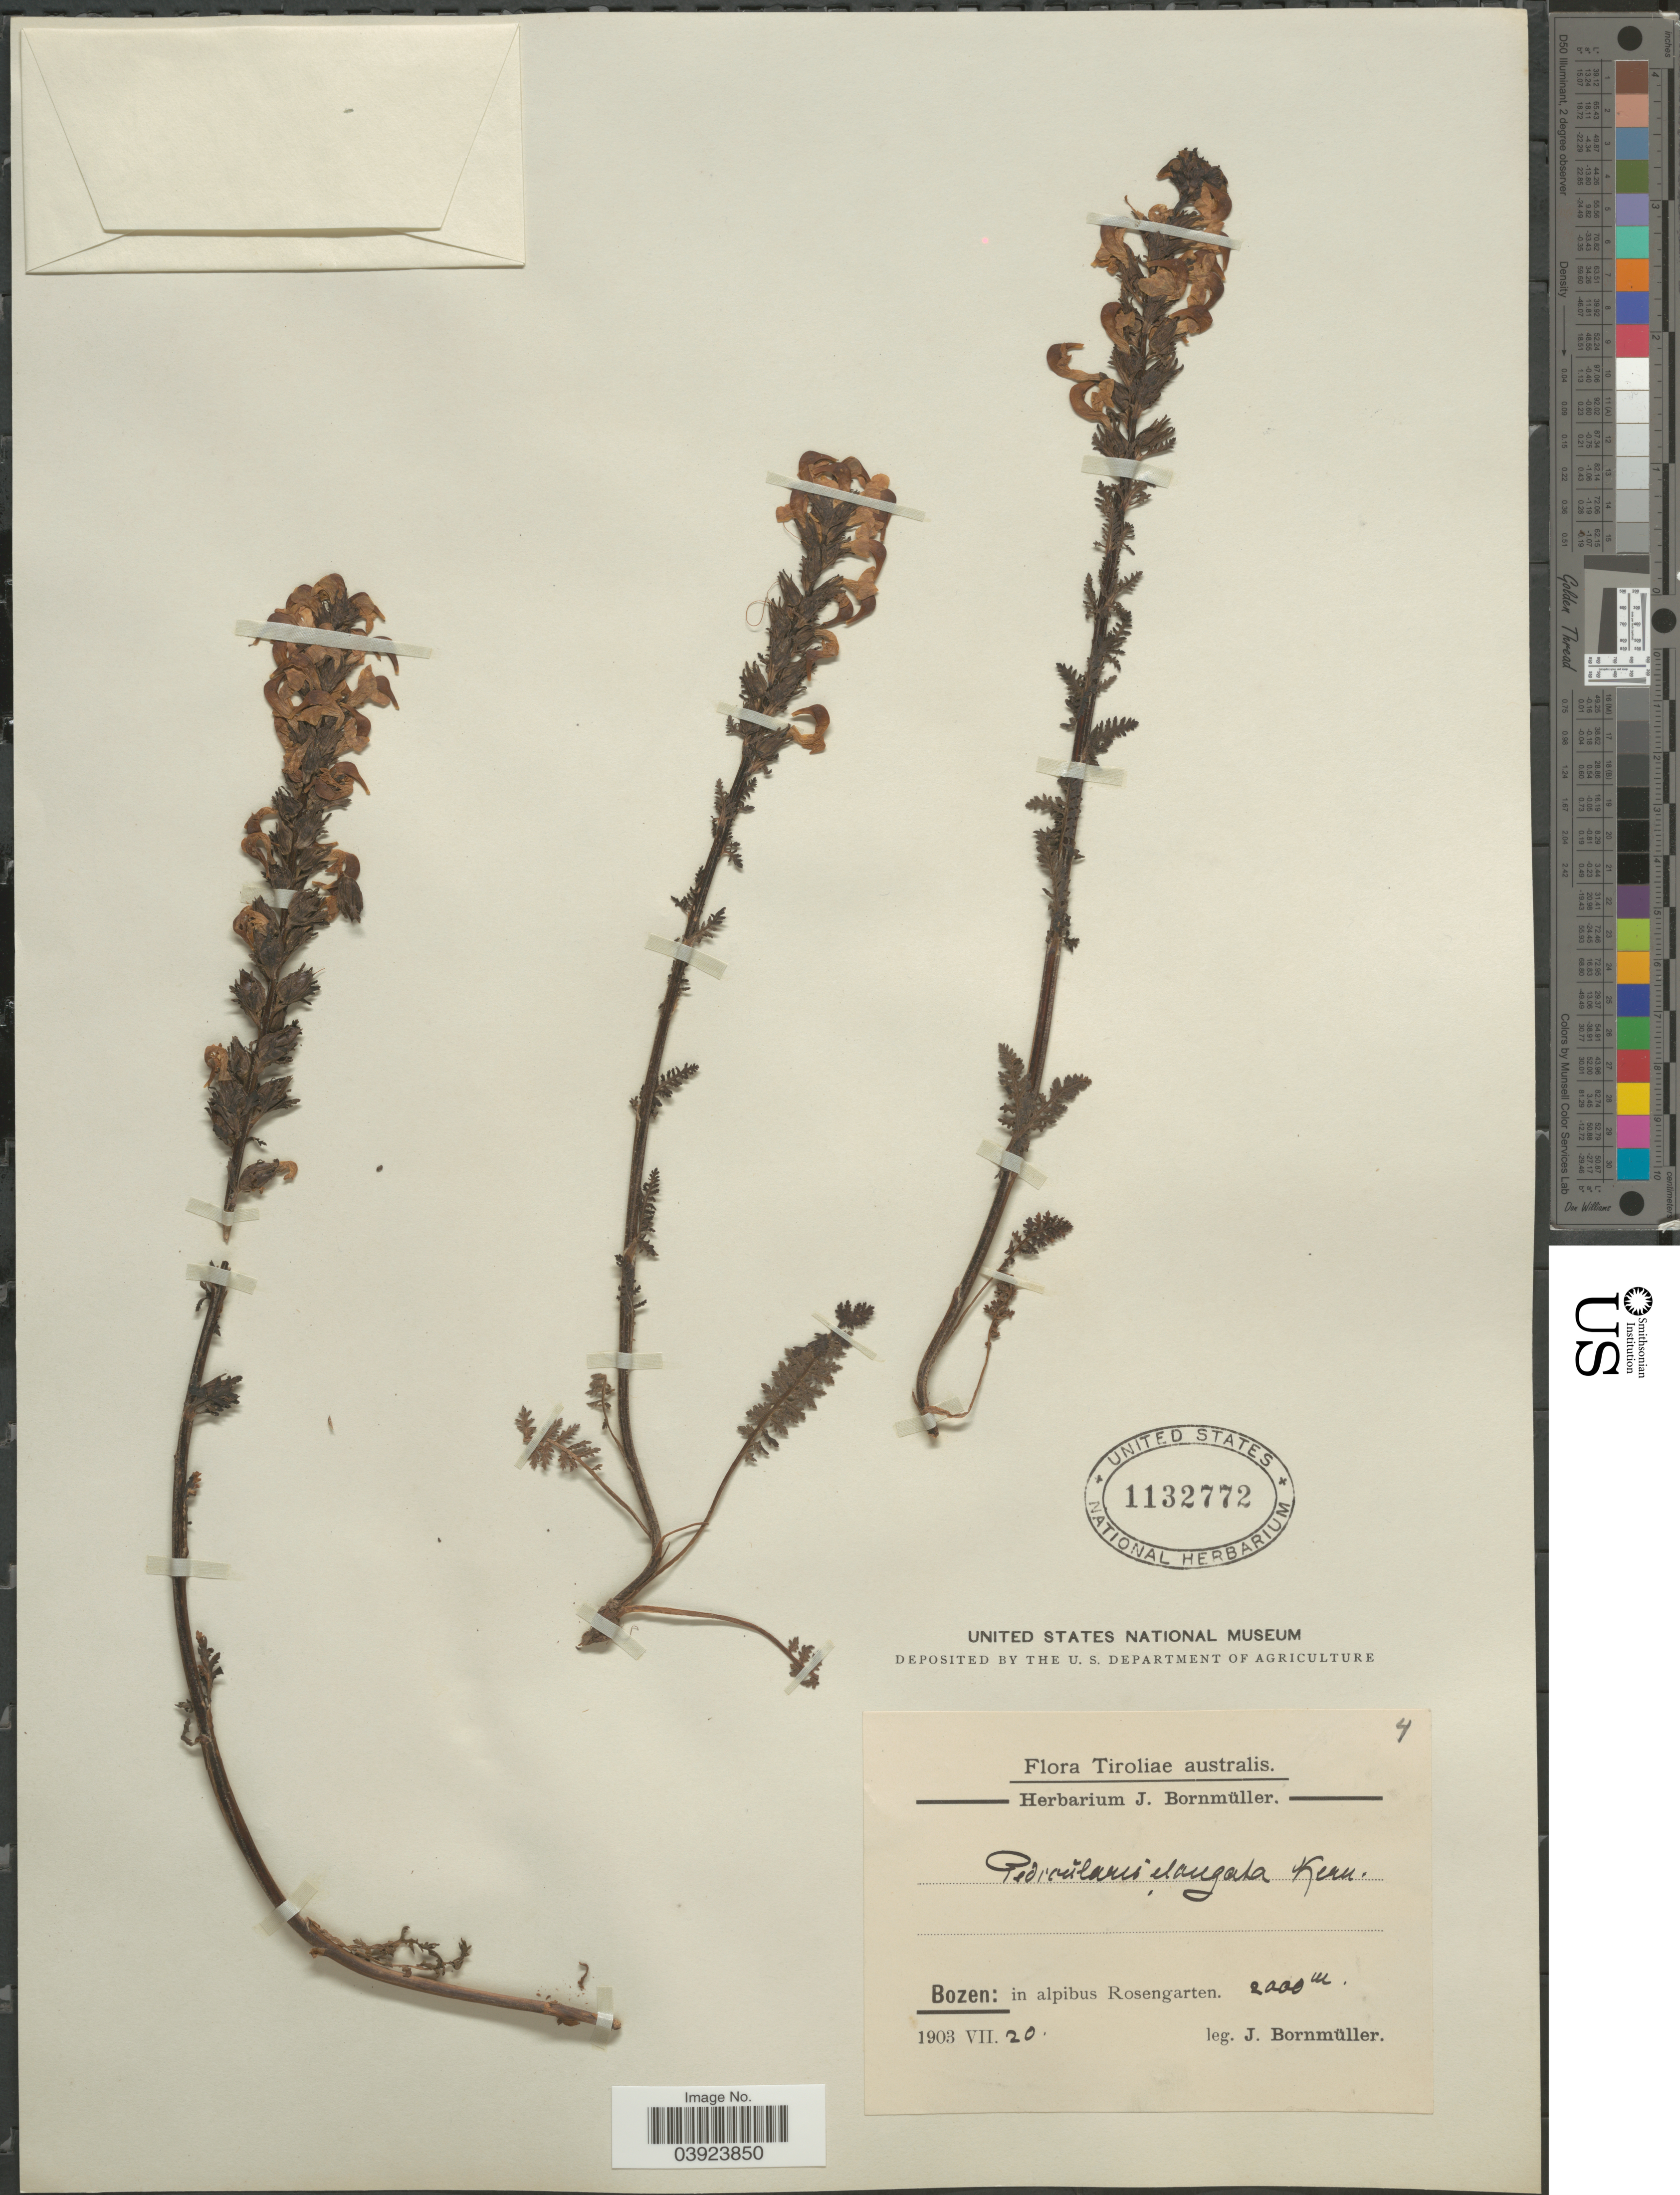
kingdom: Plantae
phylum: Tracheophyta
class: Magnoliopsida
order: Lamiales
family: Orobanchaceae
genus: Pedicularis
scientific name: Pedicularis elongata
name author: A. Kern.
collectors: J. Bornmüller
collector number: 4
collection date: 1903-07-20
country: Italy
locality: Tiroliae australis. Bozen: in alpibus Rosengarten.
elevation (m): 2000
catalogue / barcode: US 1132772